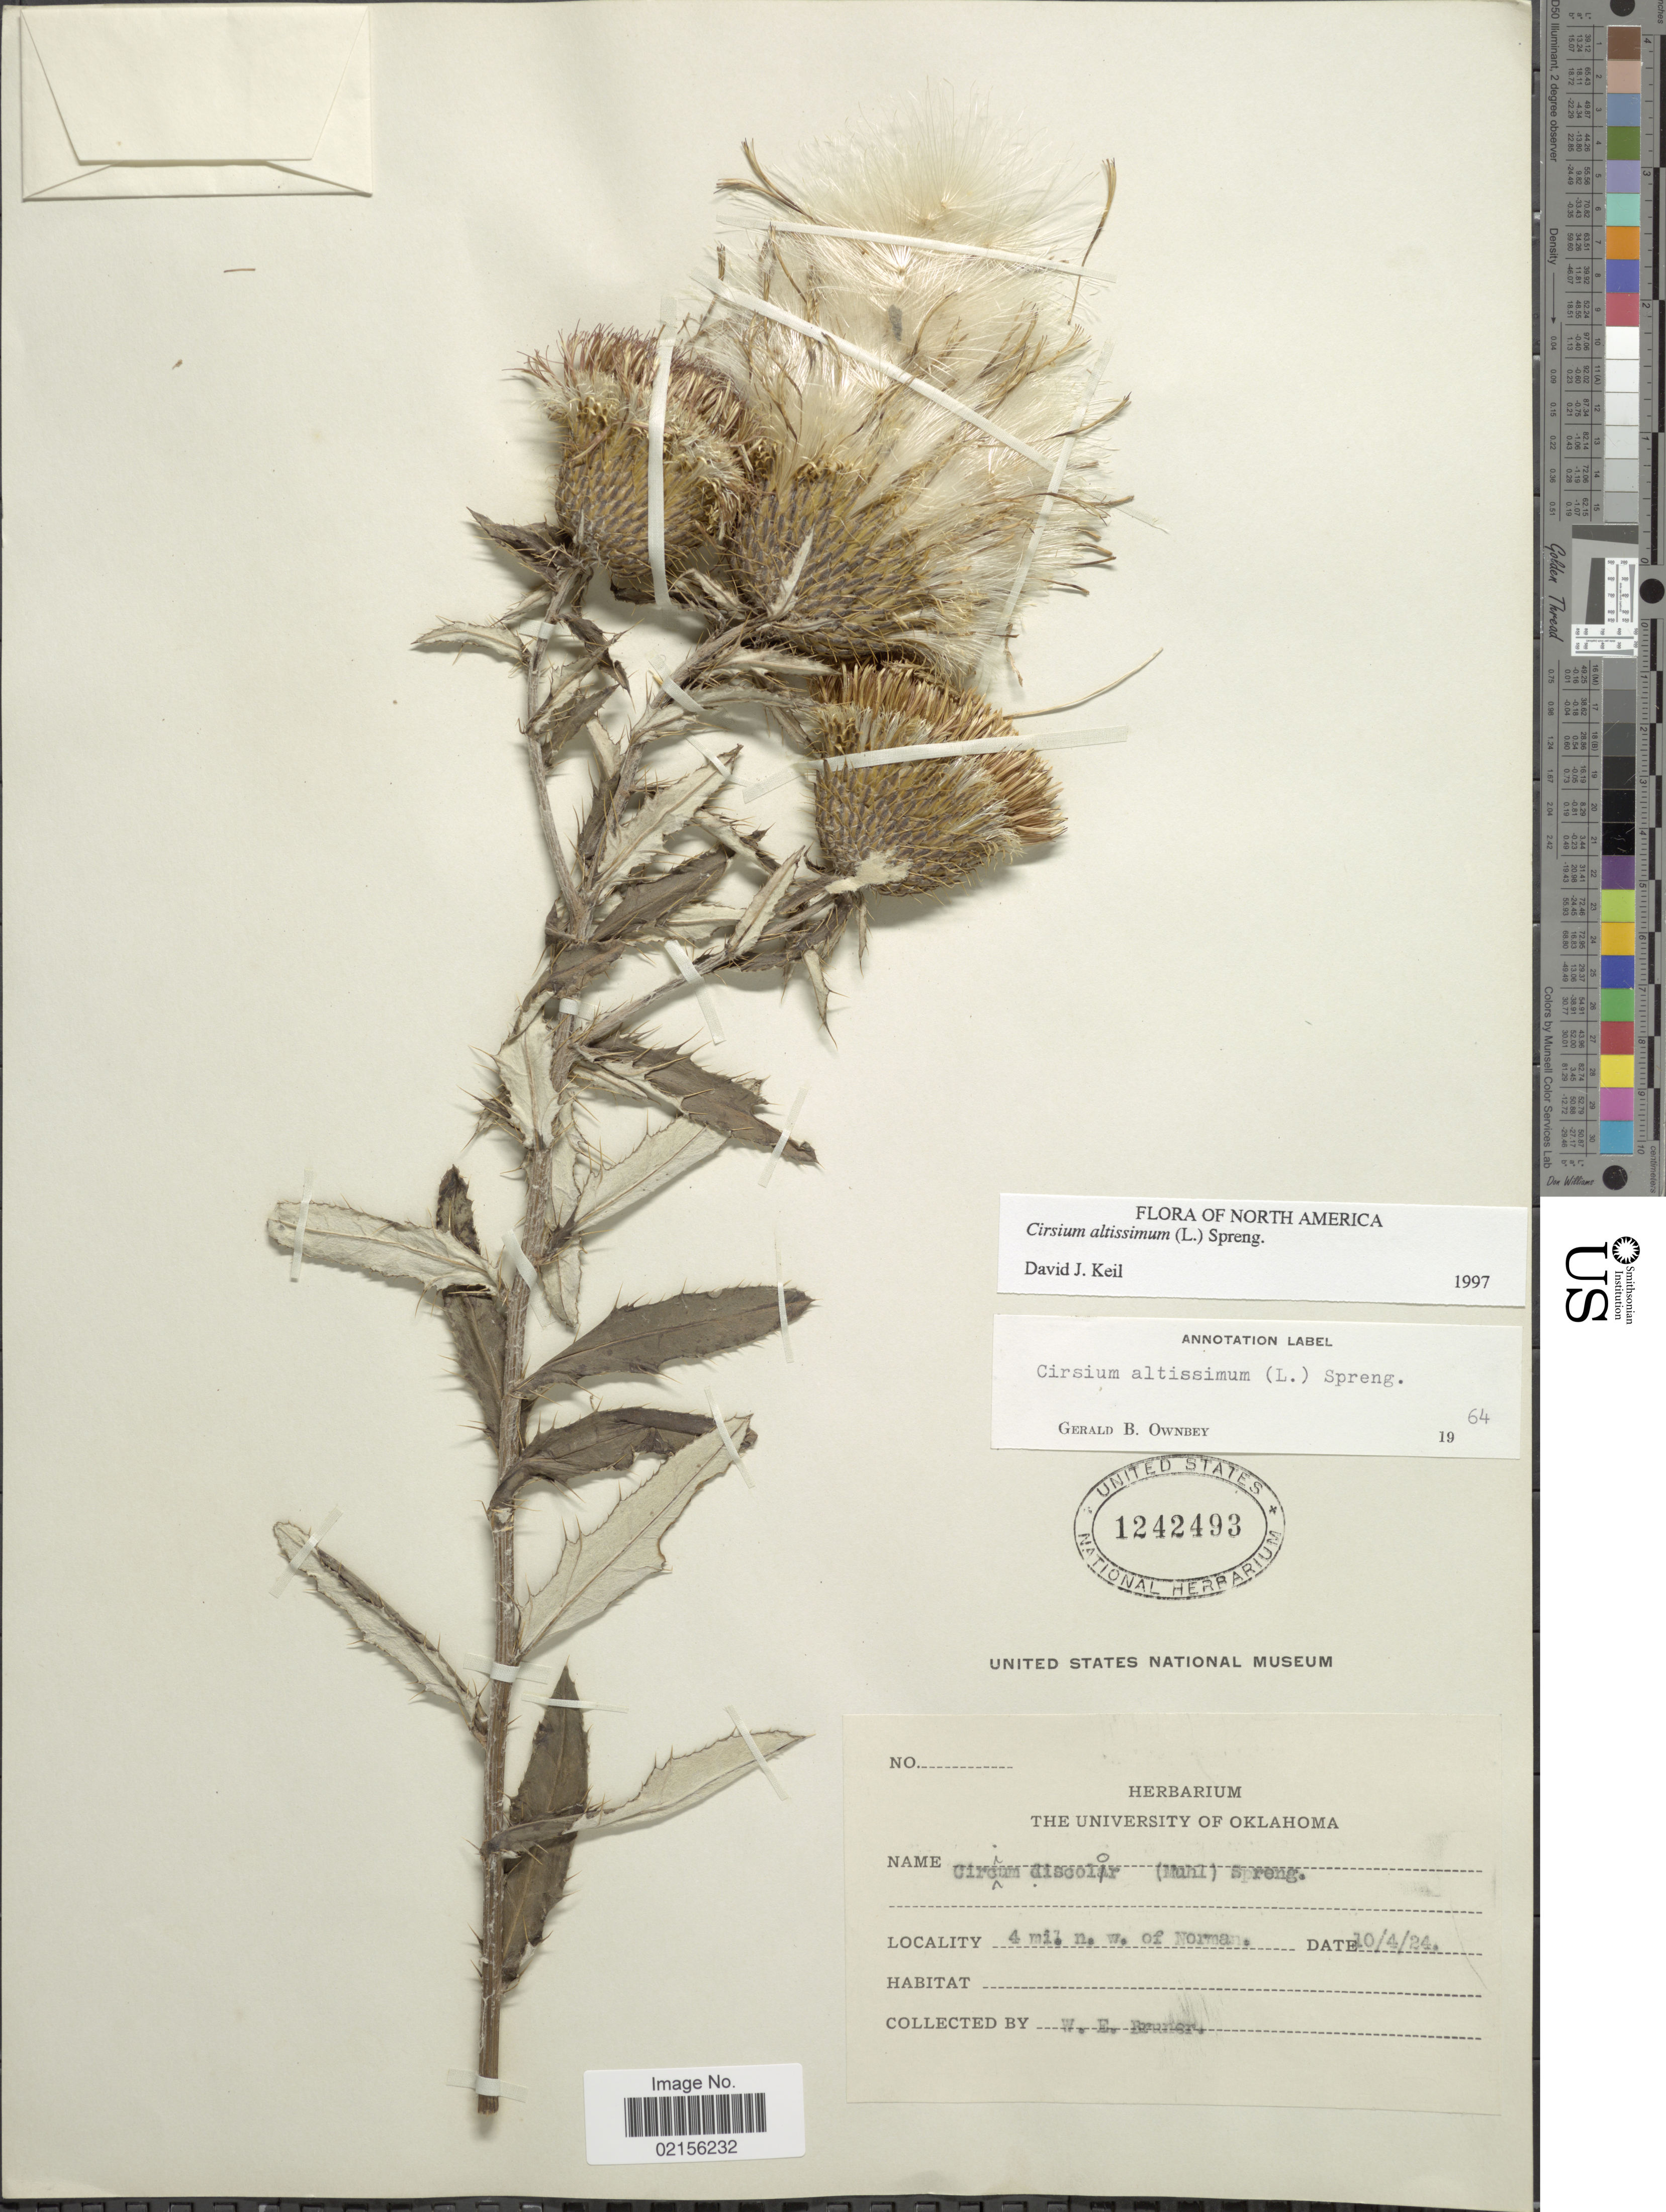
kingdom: Plantae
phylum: Tracheophyta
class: Magnoliopsida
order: Asterales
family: Asteraceae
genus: Cirsium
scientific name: Cirsium altissimum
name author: (L.) Spreng.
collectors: W. Bruner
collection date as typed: Transcribed d/m/y: 10/4/24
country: United States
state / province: Oklahoma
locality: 4 mi. n.w. of Norman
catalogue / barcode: US 1242493